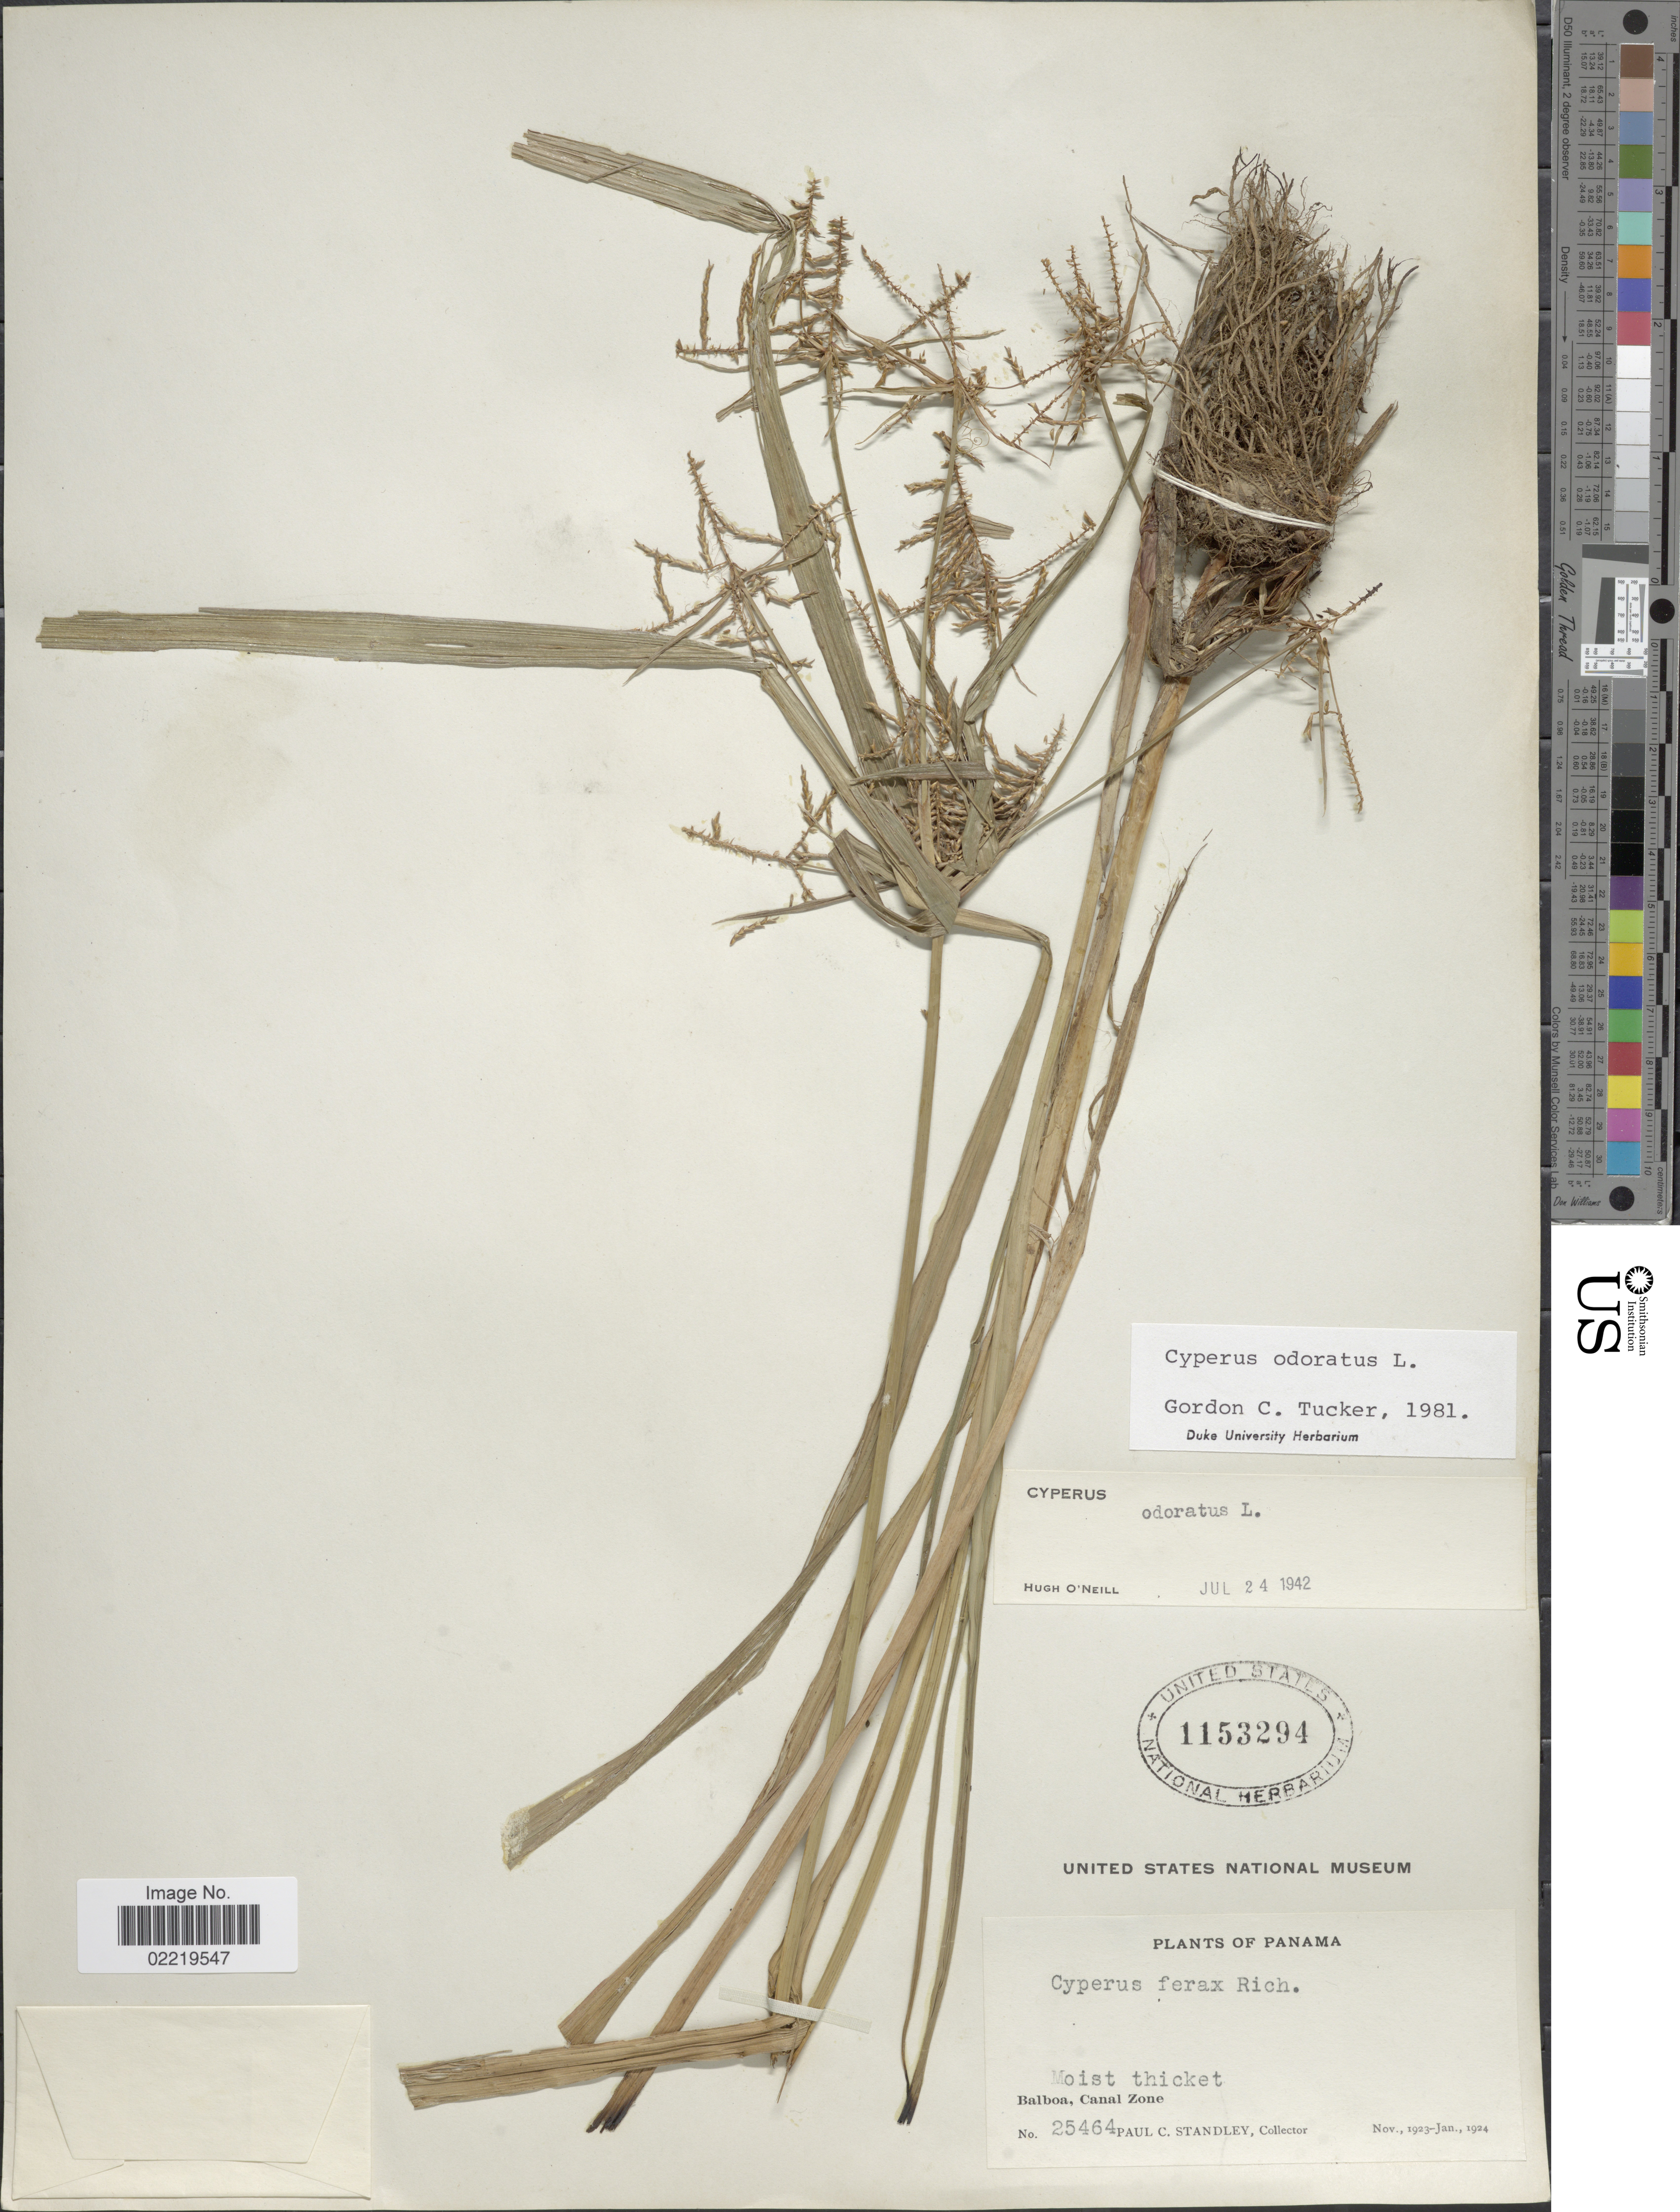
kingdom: Plantae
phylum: Tracheophyta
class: Liliopsida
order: Poales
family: Cyperaceae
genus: Cyperus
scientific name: Cyperus odoratus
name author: L.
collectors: P. C. Standley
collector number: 25464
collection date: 1923-11/1924-01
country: Panama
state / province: Colón / Panamá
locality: Moist thicket, Balboa, Canal Zone.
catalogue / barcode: US 1153294